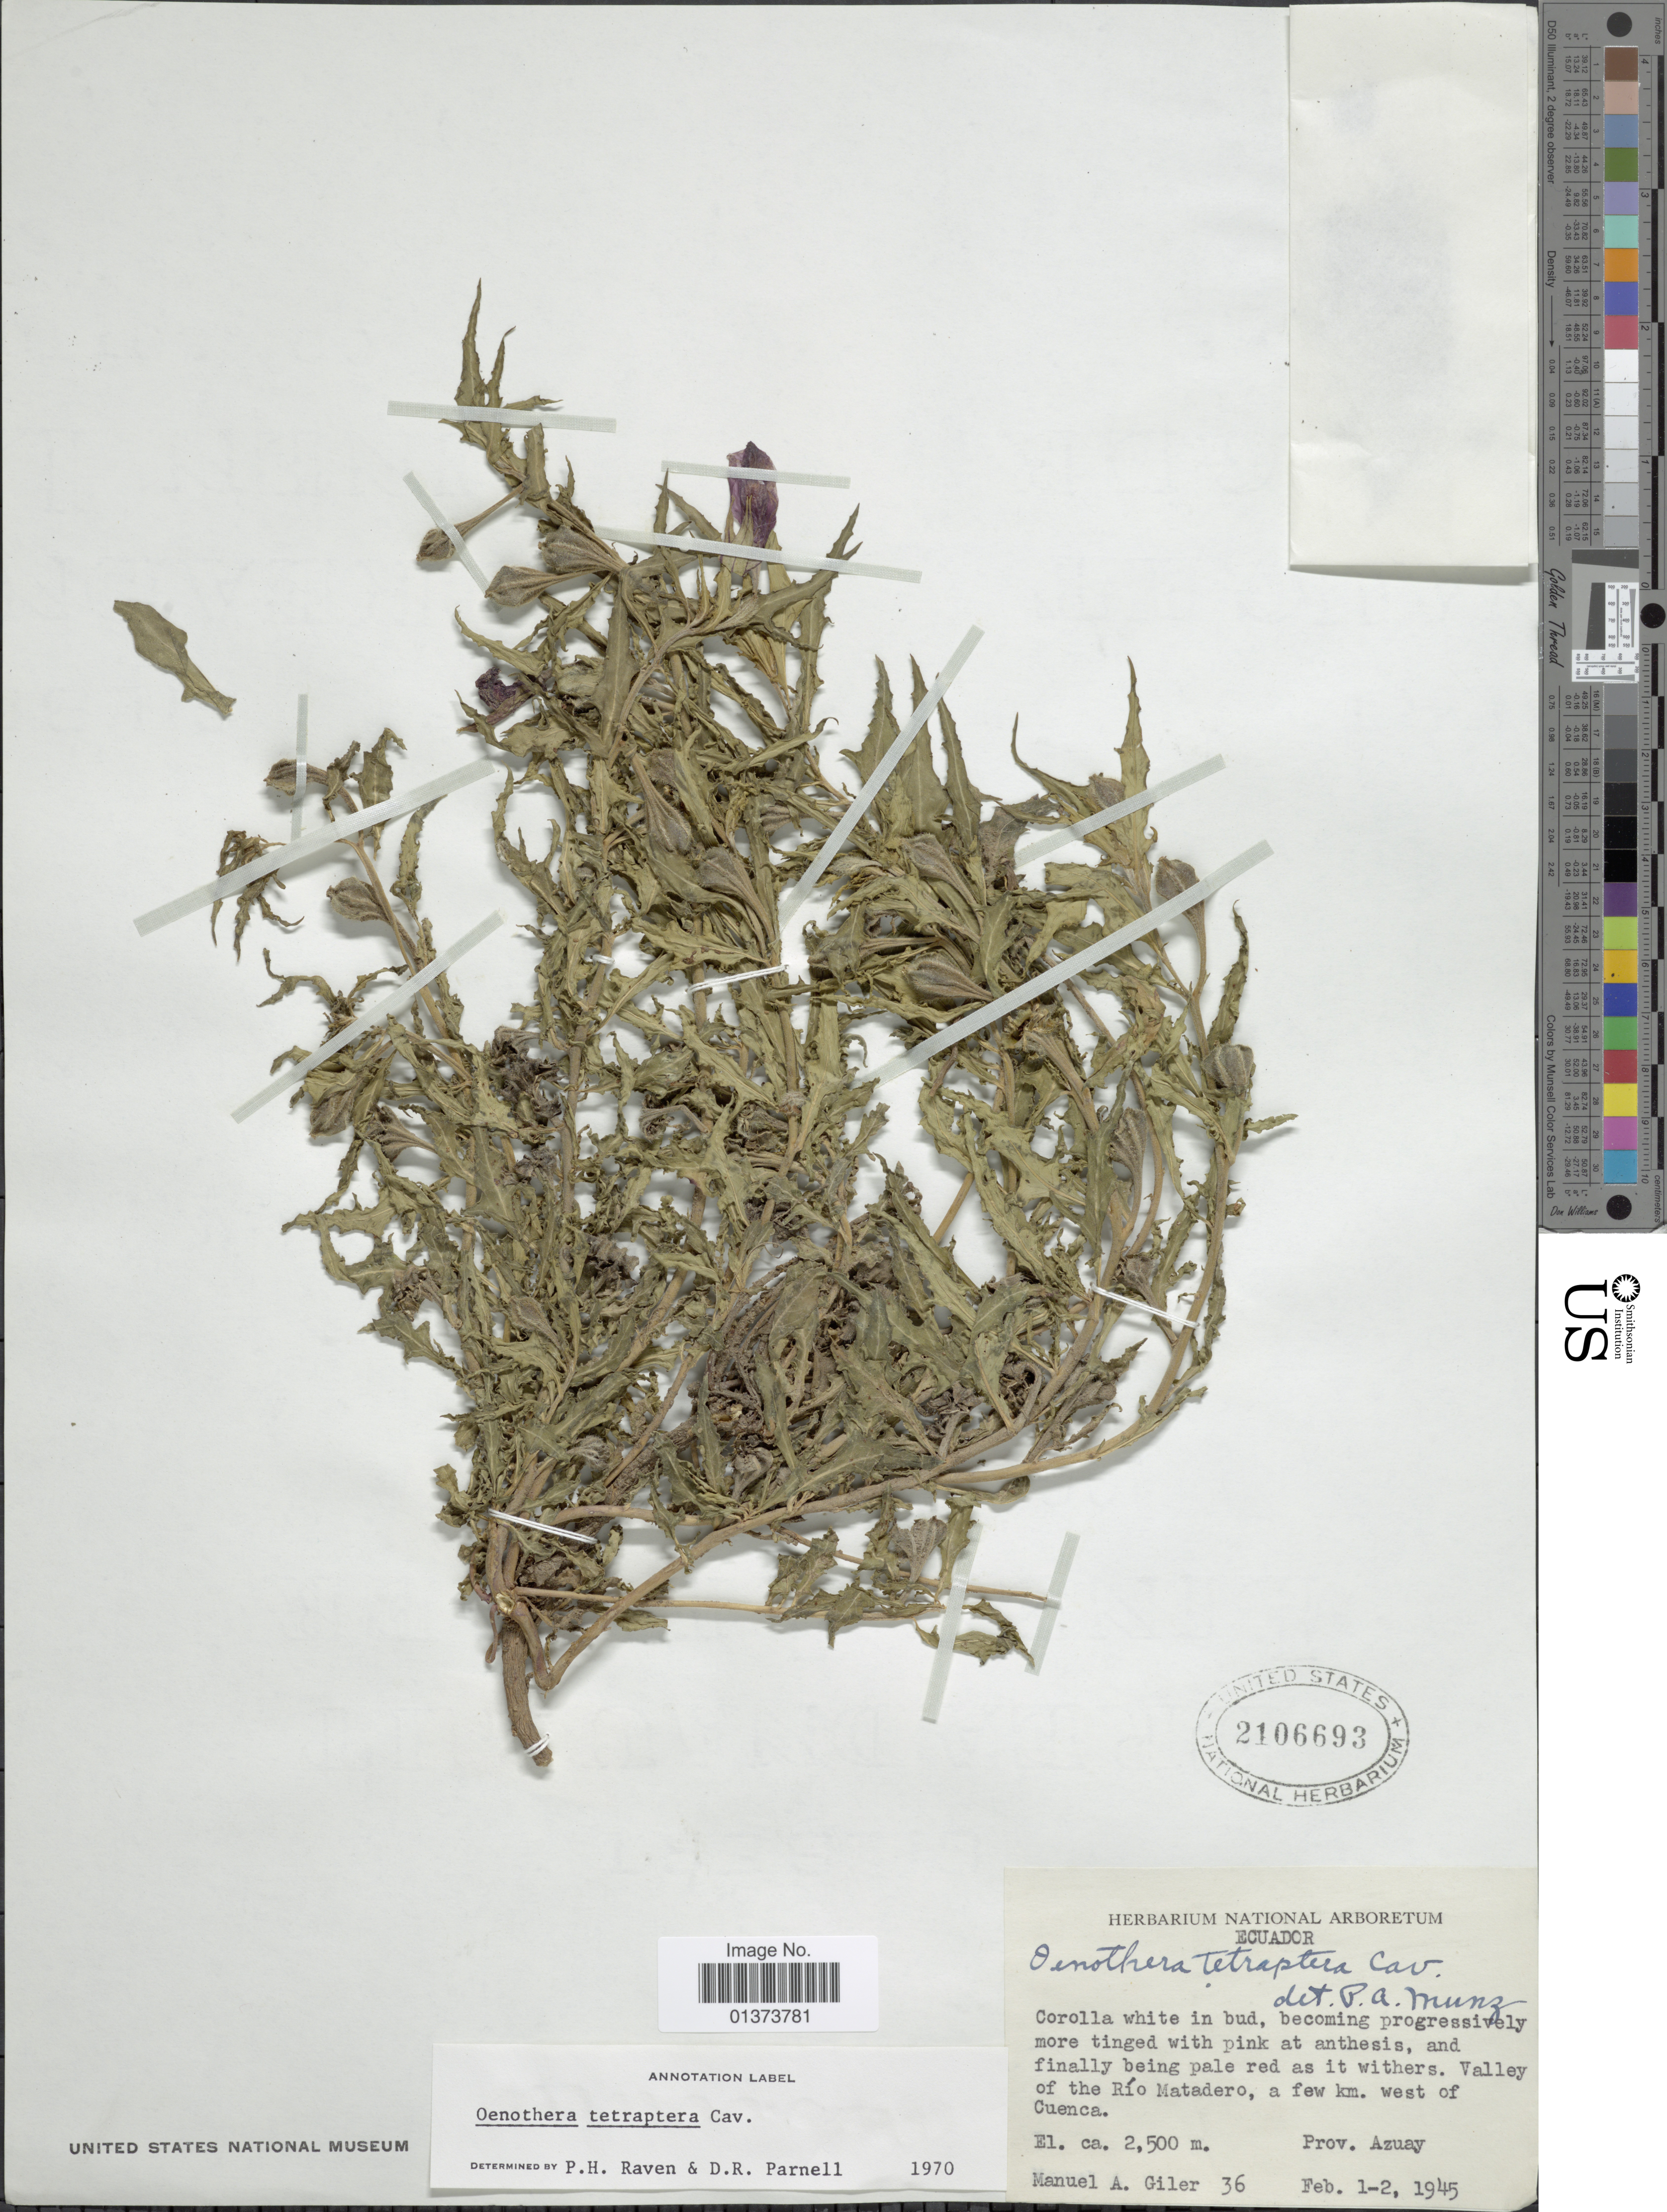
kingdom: Plantae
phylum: Tracheophyta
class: Magnoliopsida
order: Myrtales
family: Onagraceae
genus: Oenothera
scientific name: Oenothera tetraptera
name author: Cav.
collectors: M. Gíler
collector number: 36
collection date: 1945-02-01/1945-02-02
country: Ecuador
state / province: Azuay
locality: Valley of the Río Matadero, a few km. west of Cuenca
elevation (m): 2500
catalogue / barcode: US 2106693